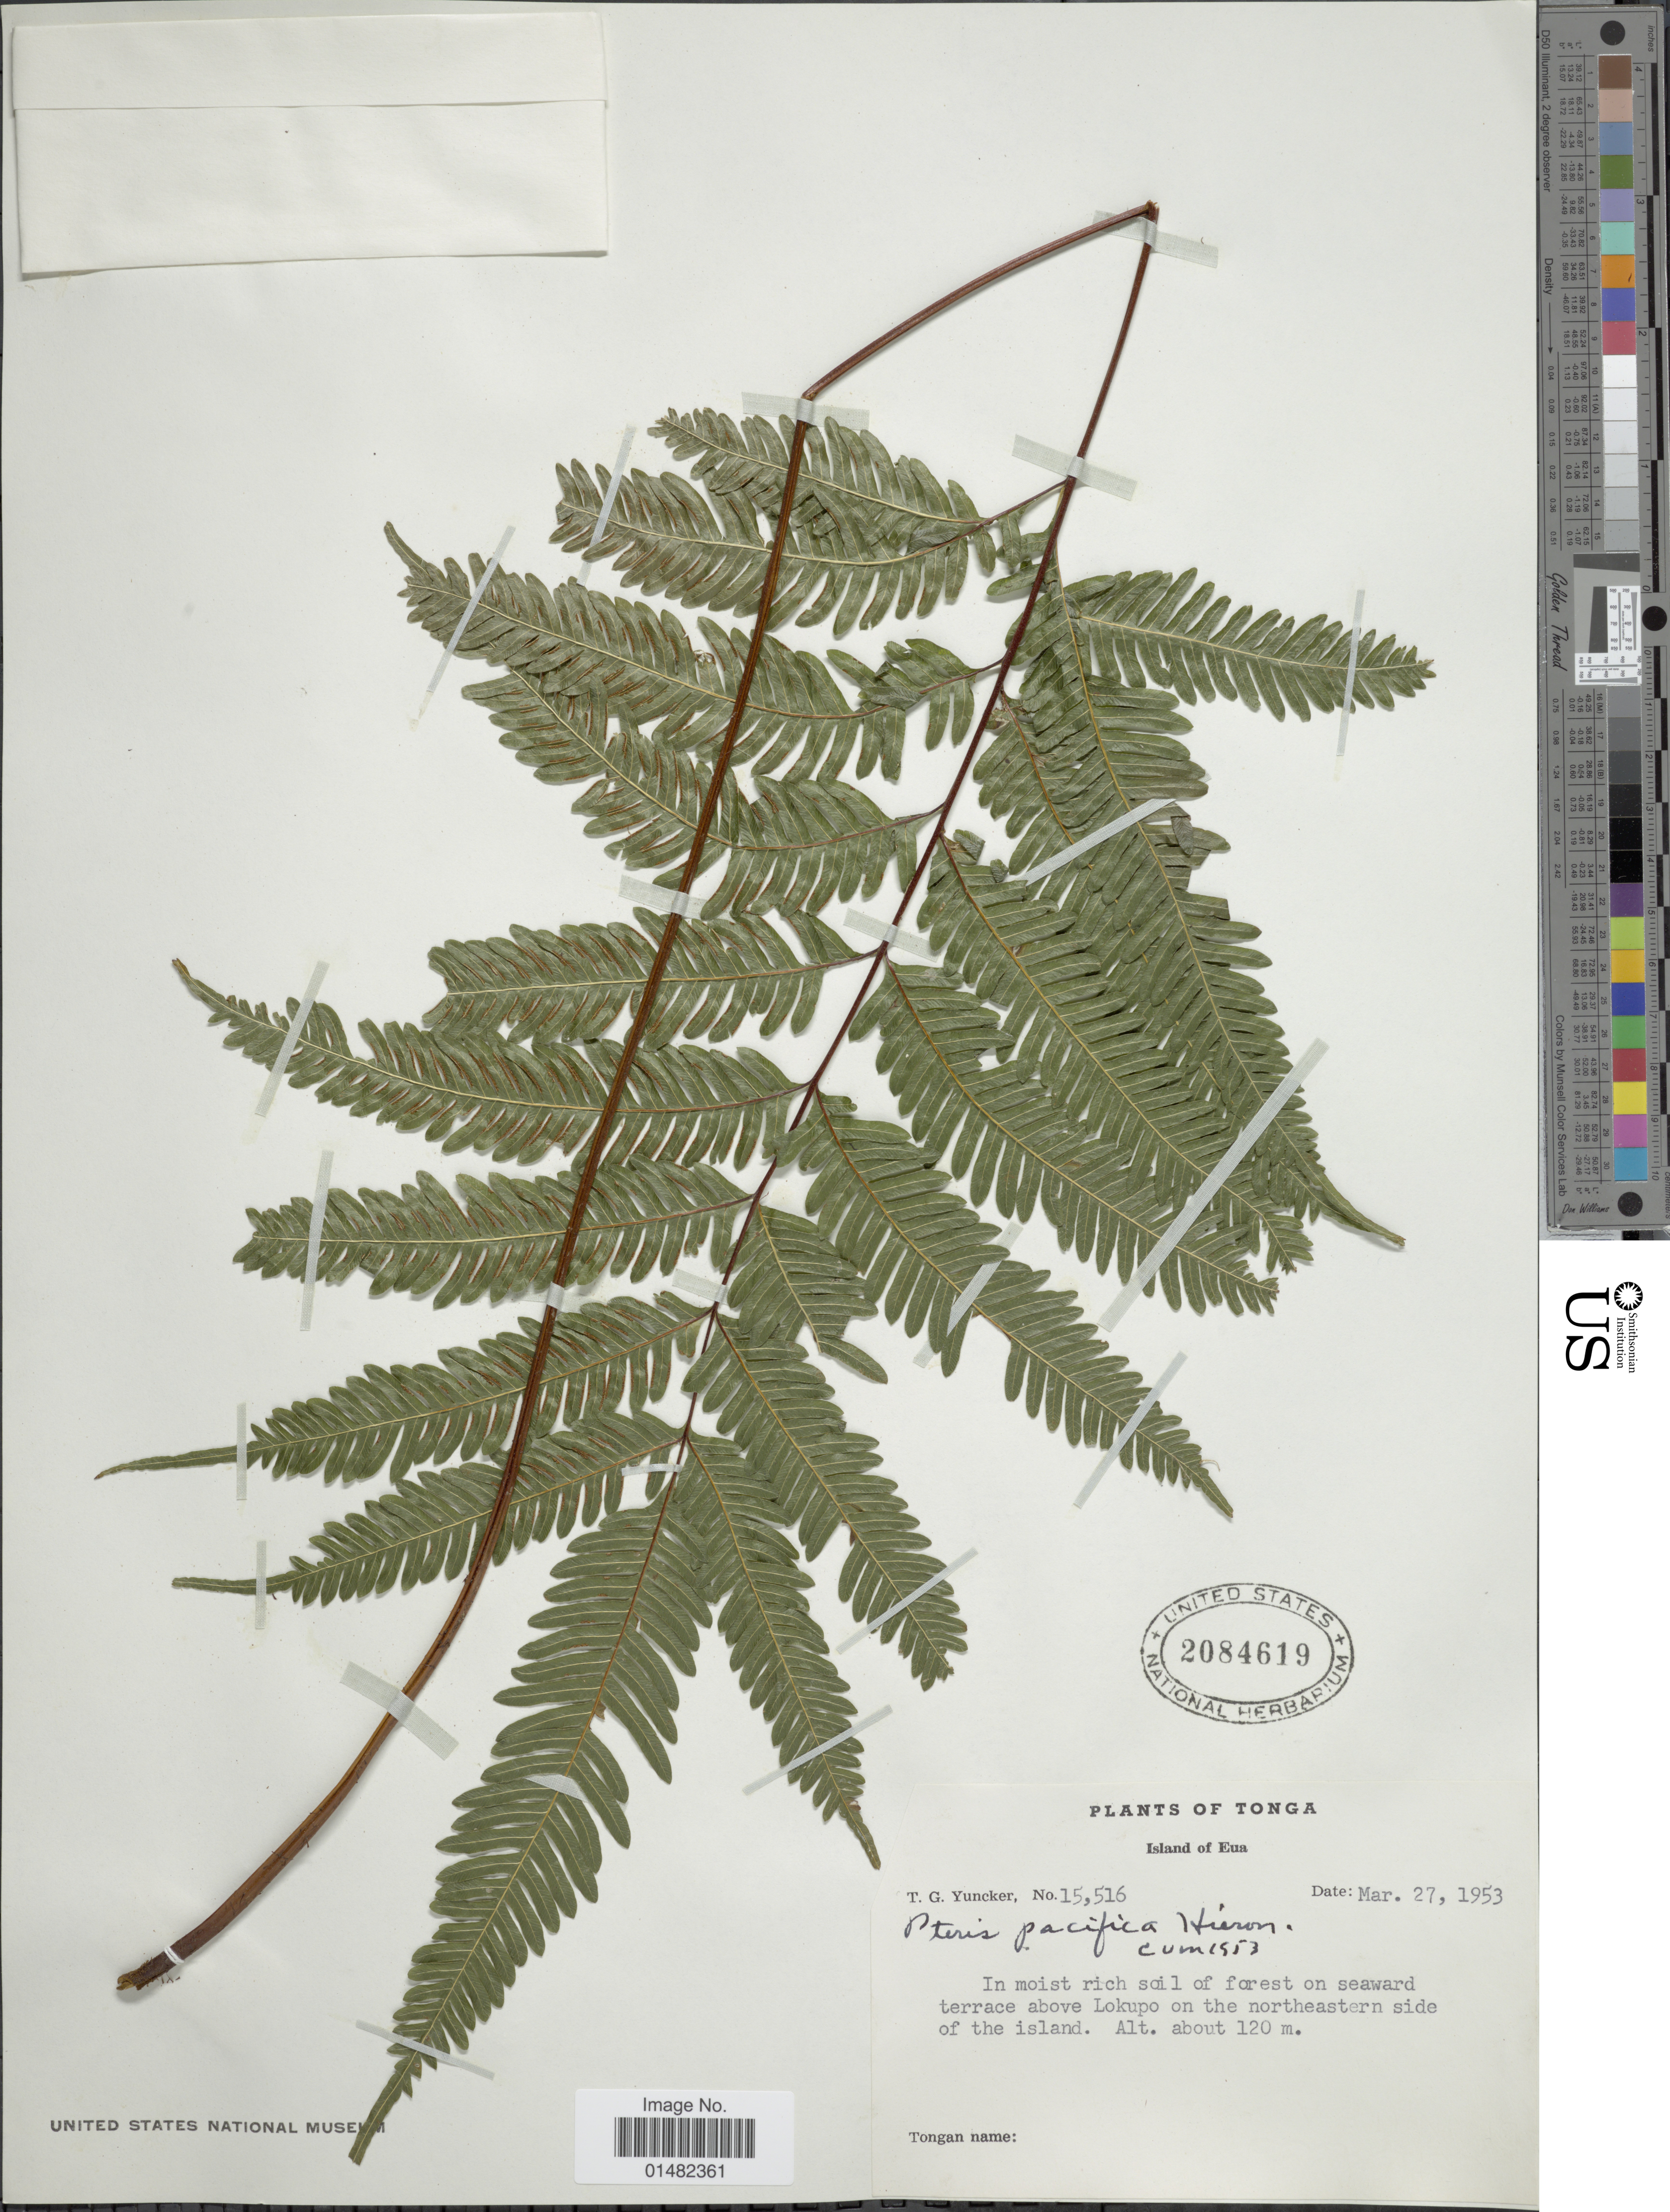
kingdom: Plantae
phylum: Tracheophyta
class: Polypodiopsida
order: Polypodiales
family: Pteridaceae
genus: Pteris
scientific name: Pteris pacifica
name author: Hieron.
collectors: T. G. Yuncker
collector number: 15516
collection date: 1953-03-27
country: Tonga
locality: Eua, In moist rich soil of forest on seaward terrace above Lokupo on the northeastern side of the island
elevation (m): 120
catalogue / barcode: US 2084619